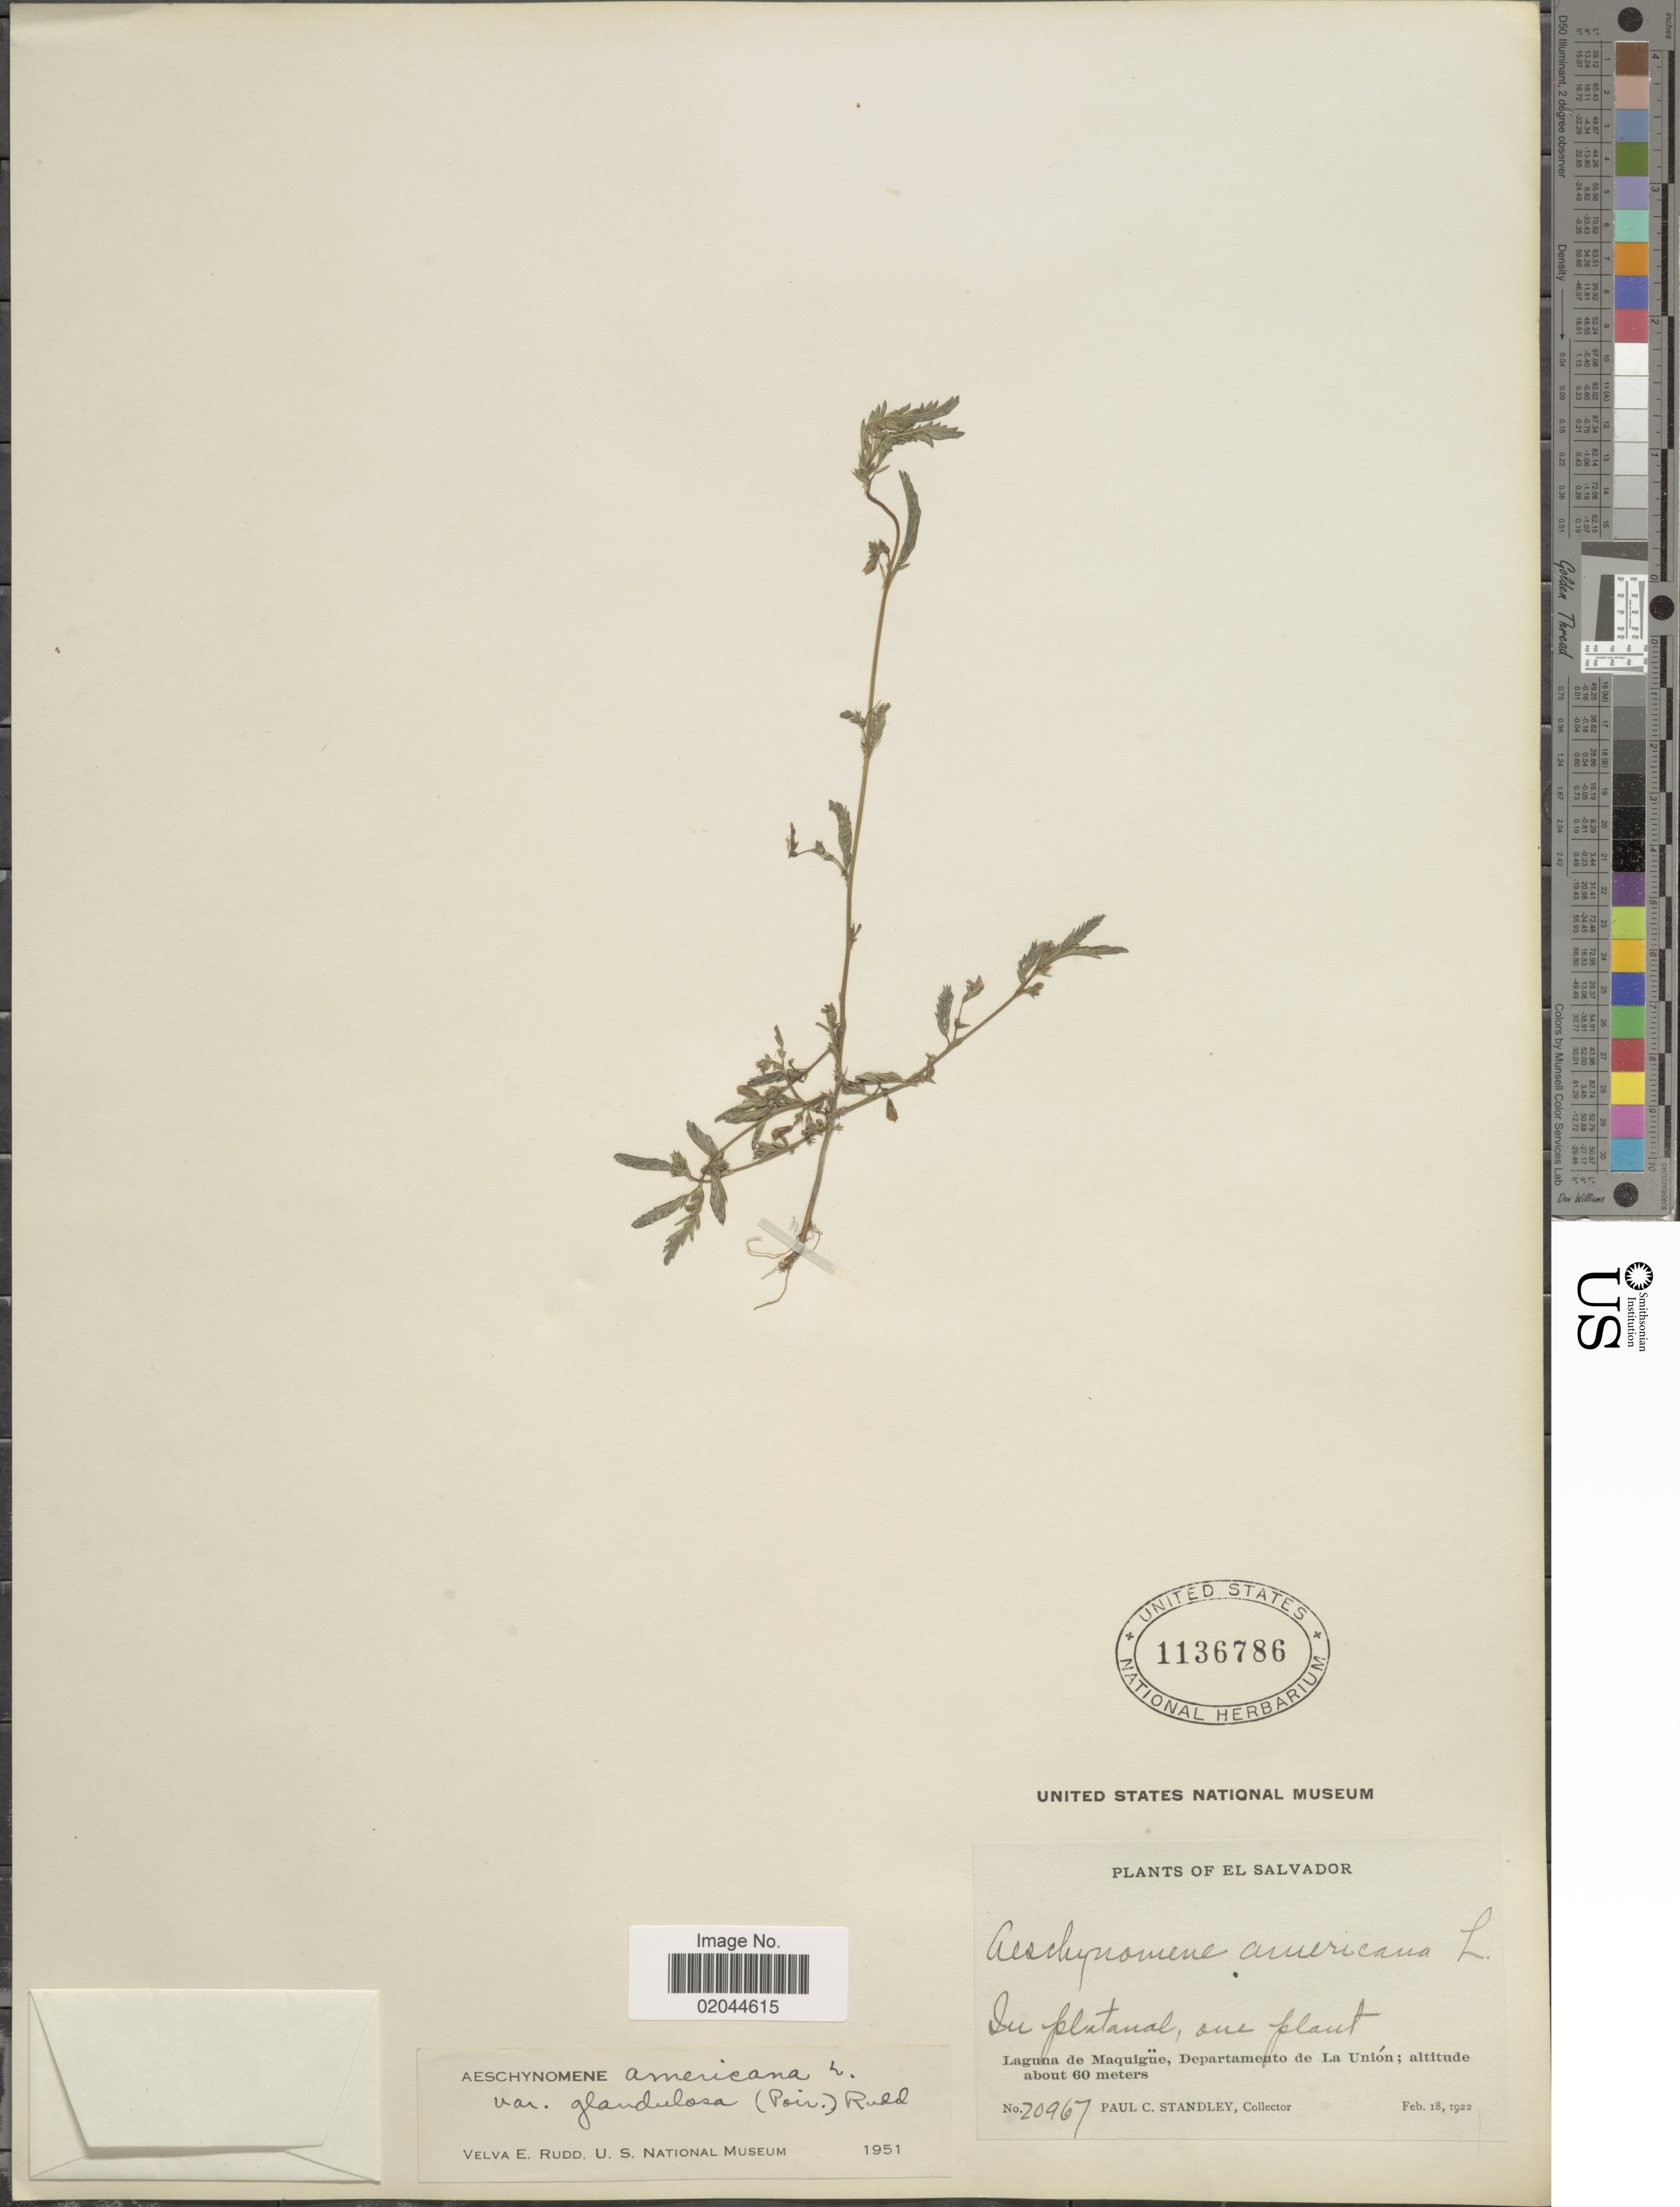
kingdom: Plantae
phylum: Tracheophyta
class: Magnoliopsida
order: Fabales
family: Fabaceae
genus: Aeschynomene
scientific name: Aeschynomene americana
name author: L.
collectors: P. C. Standley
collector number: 20967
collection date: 1922-02-18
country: El Salvador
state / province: La Union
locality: In platanal. Lagunda de Maquigue.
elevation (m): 60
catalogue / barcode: US 1136786